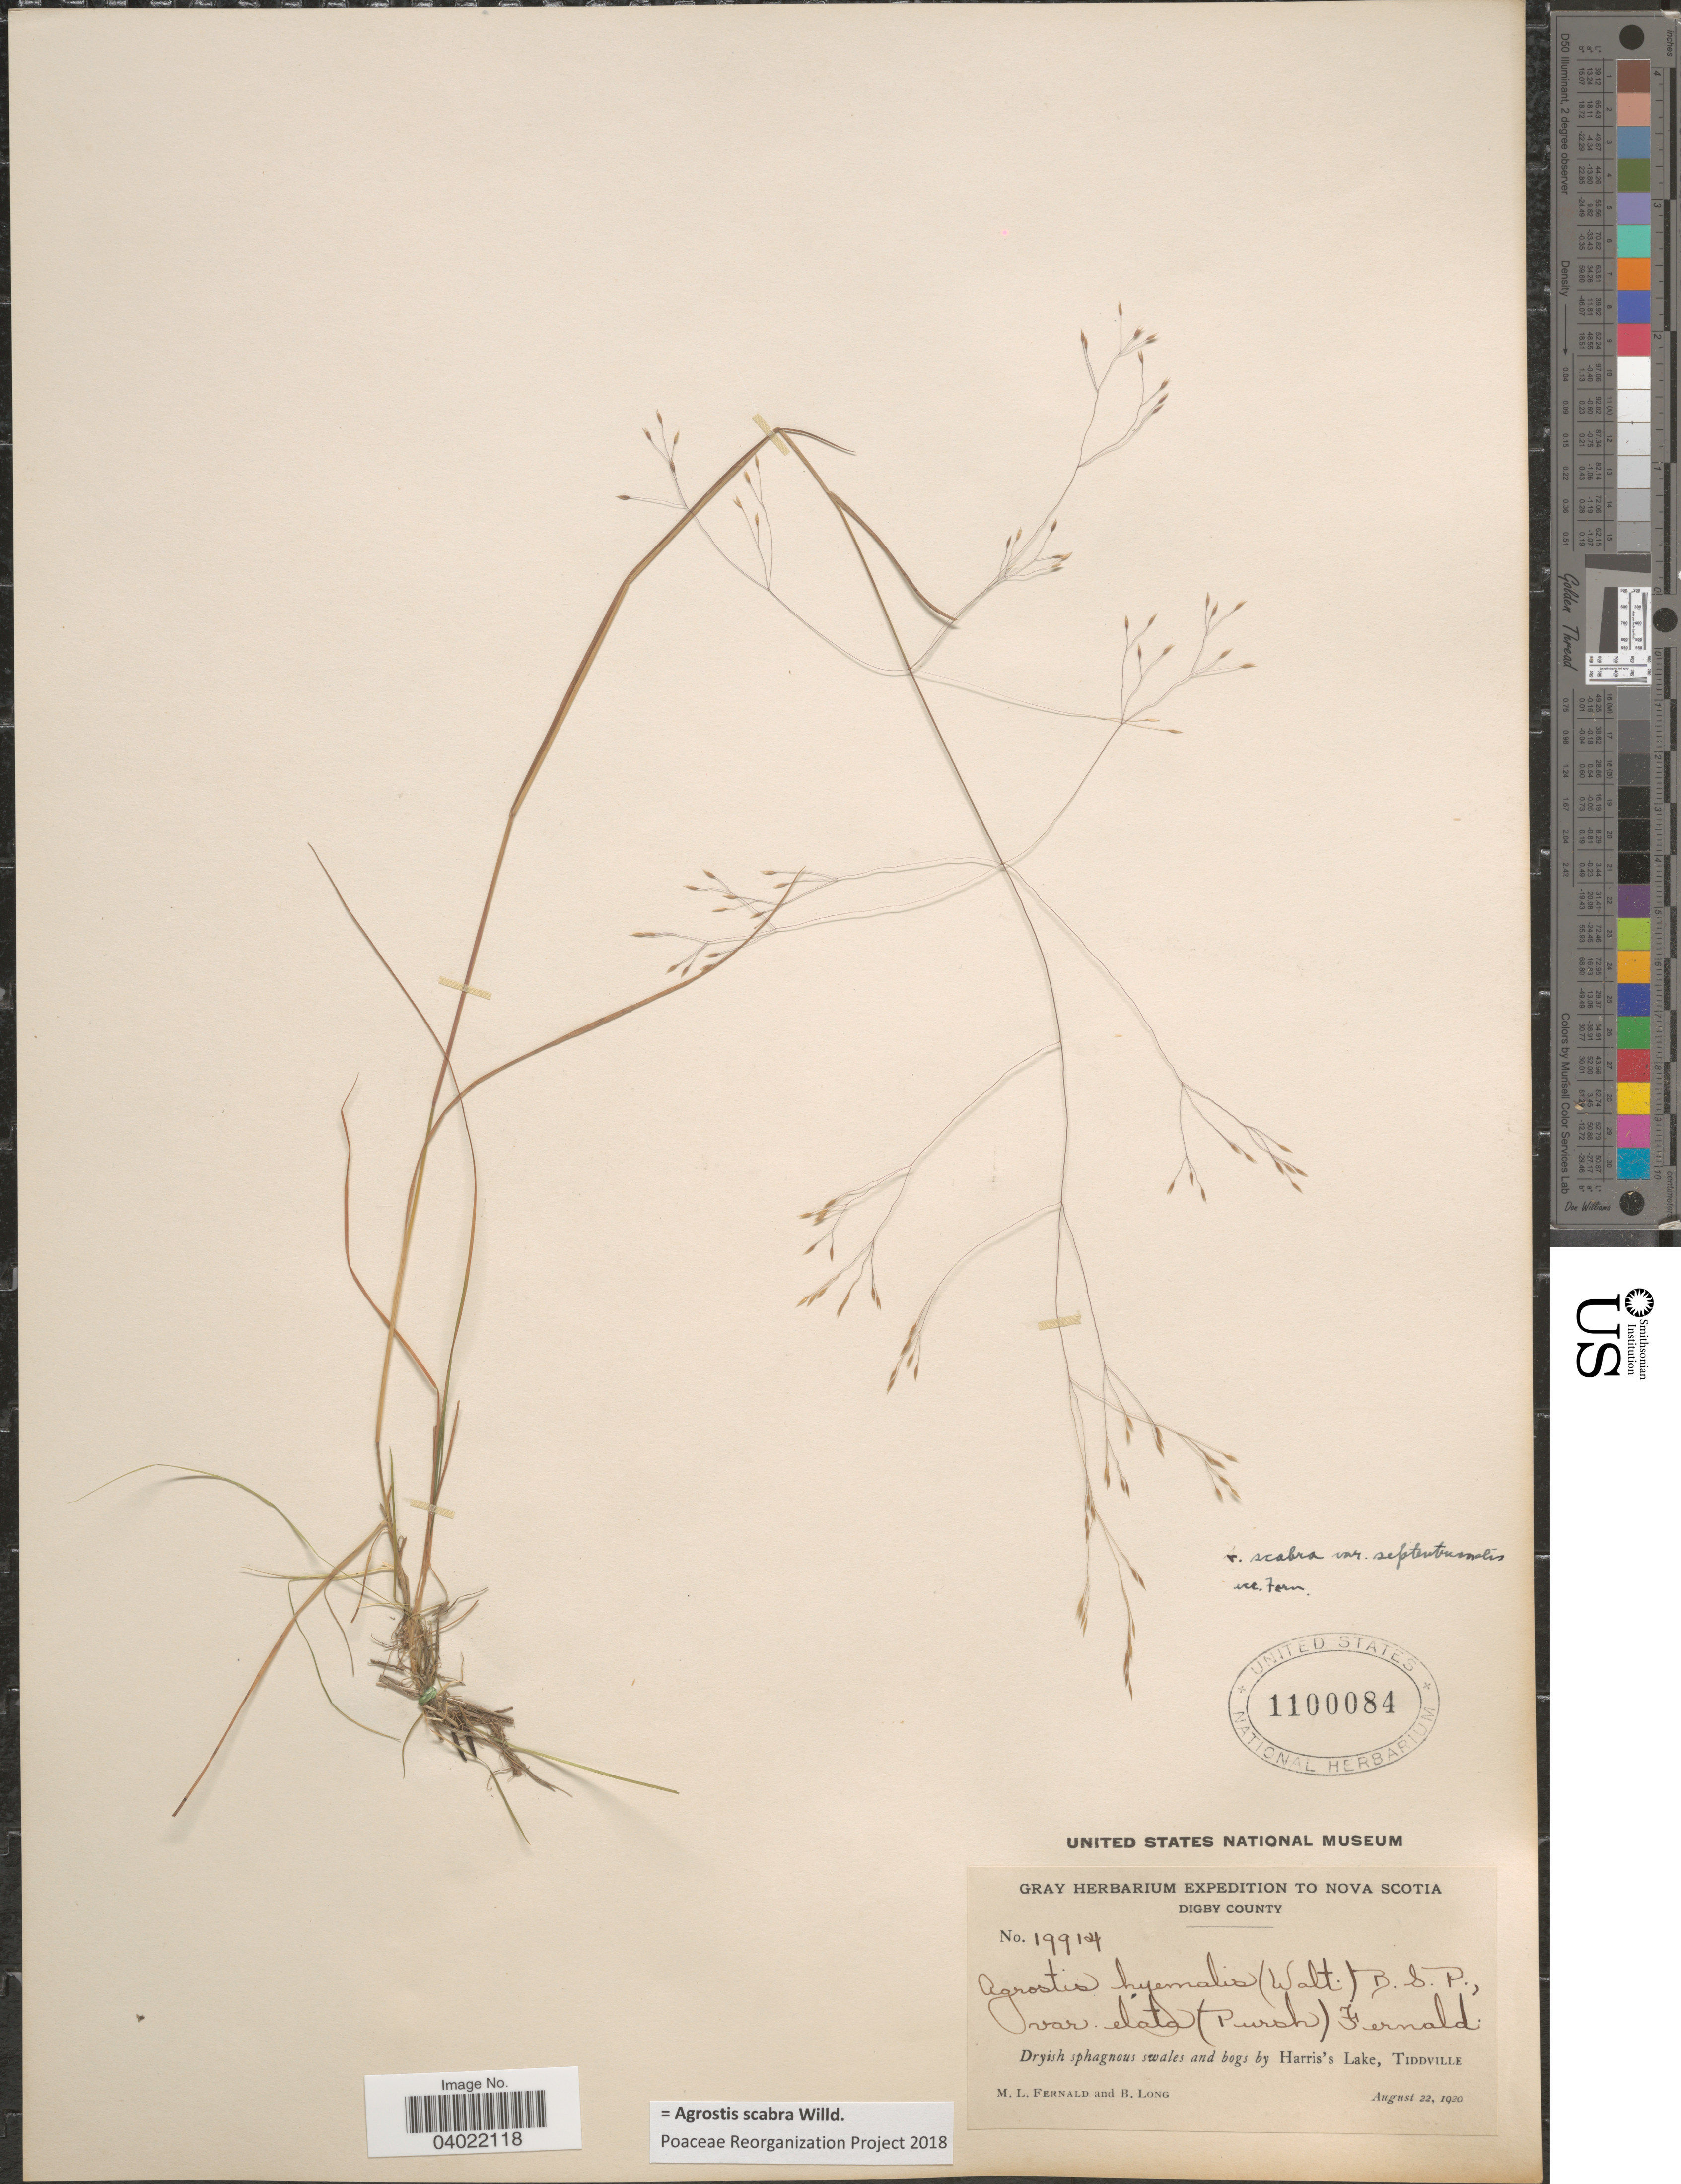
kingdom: Plantae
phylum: Tracheophyta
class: Liliopsida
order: Poales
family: Poaceae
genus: Agrostis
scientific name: Agrostis scabra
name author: Willd.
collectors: M. L. Fernald & B. Long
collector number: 19914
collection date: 1920-08-22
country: Canada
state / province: Nova Scotia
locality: Digby County. Dryish spagnous swales and bogs by Harris's Lake, Tiddville.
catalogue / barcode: US 1100084